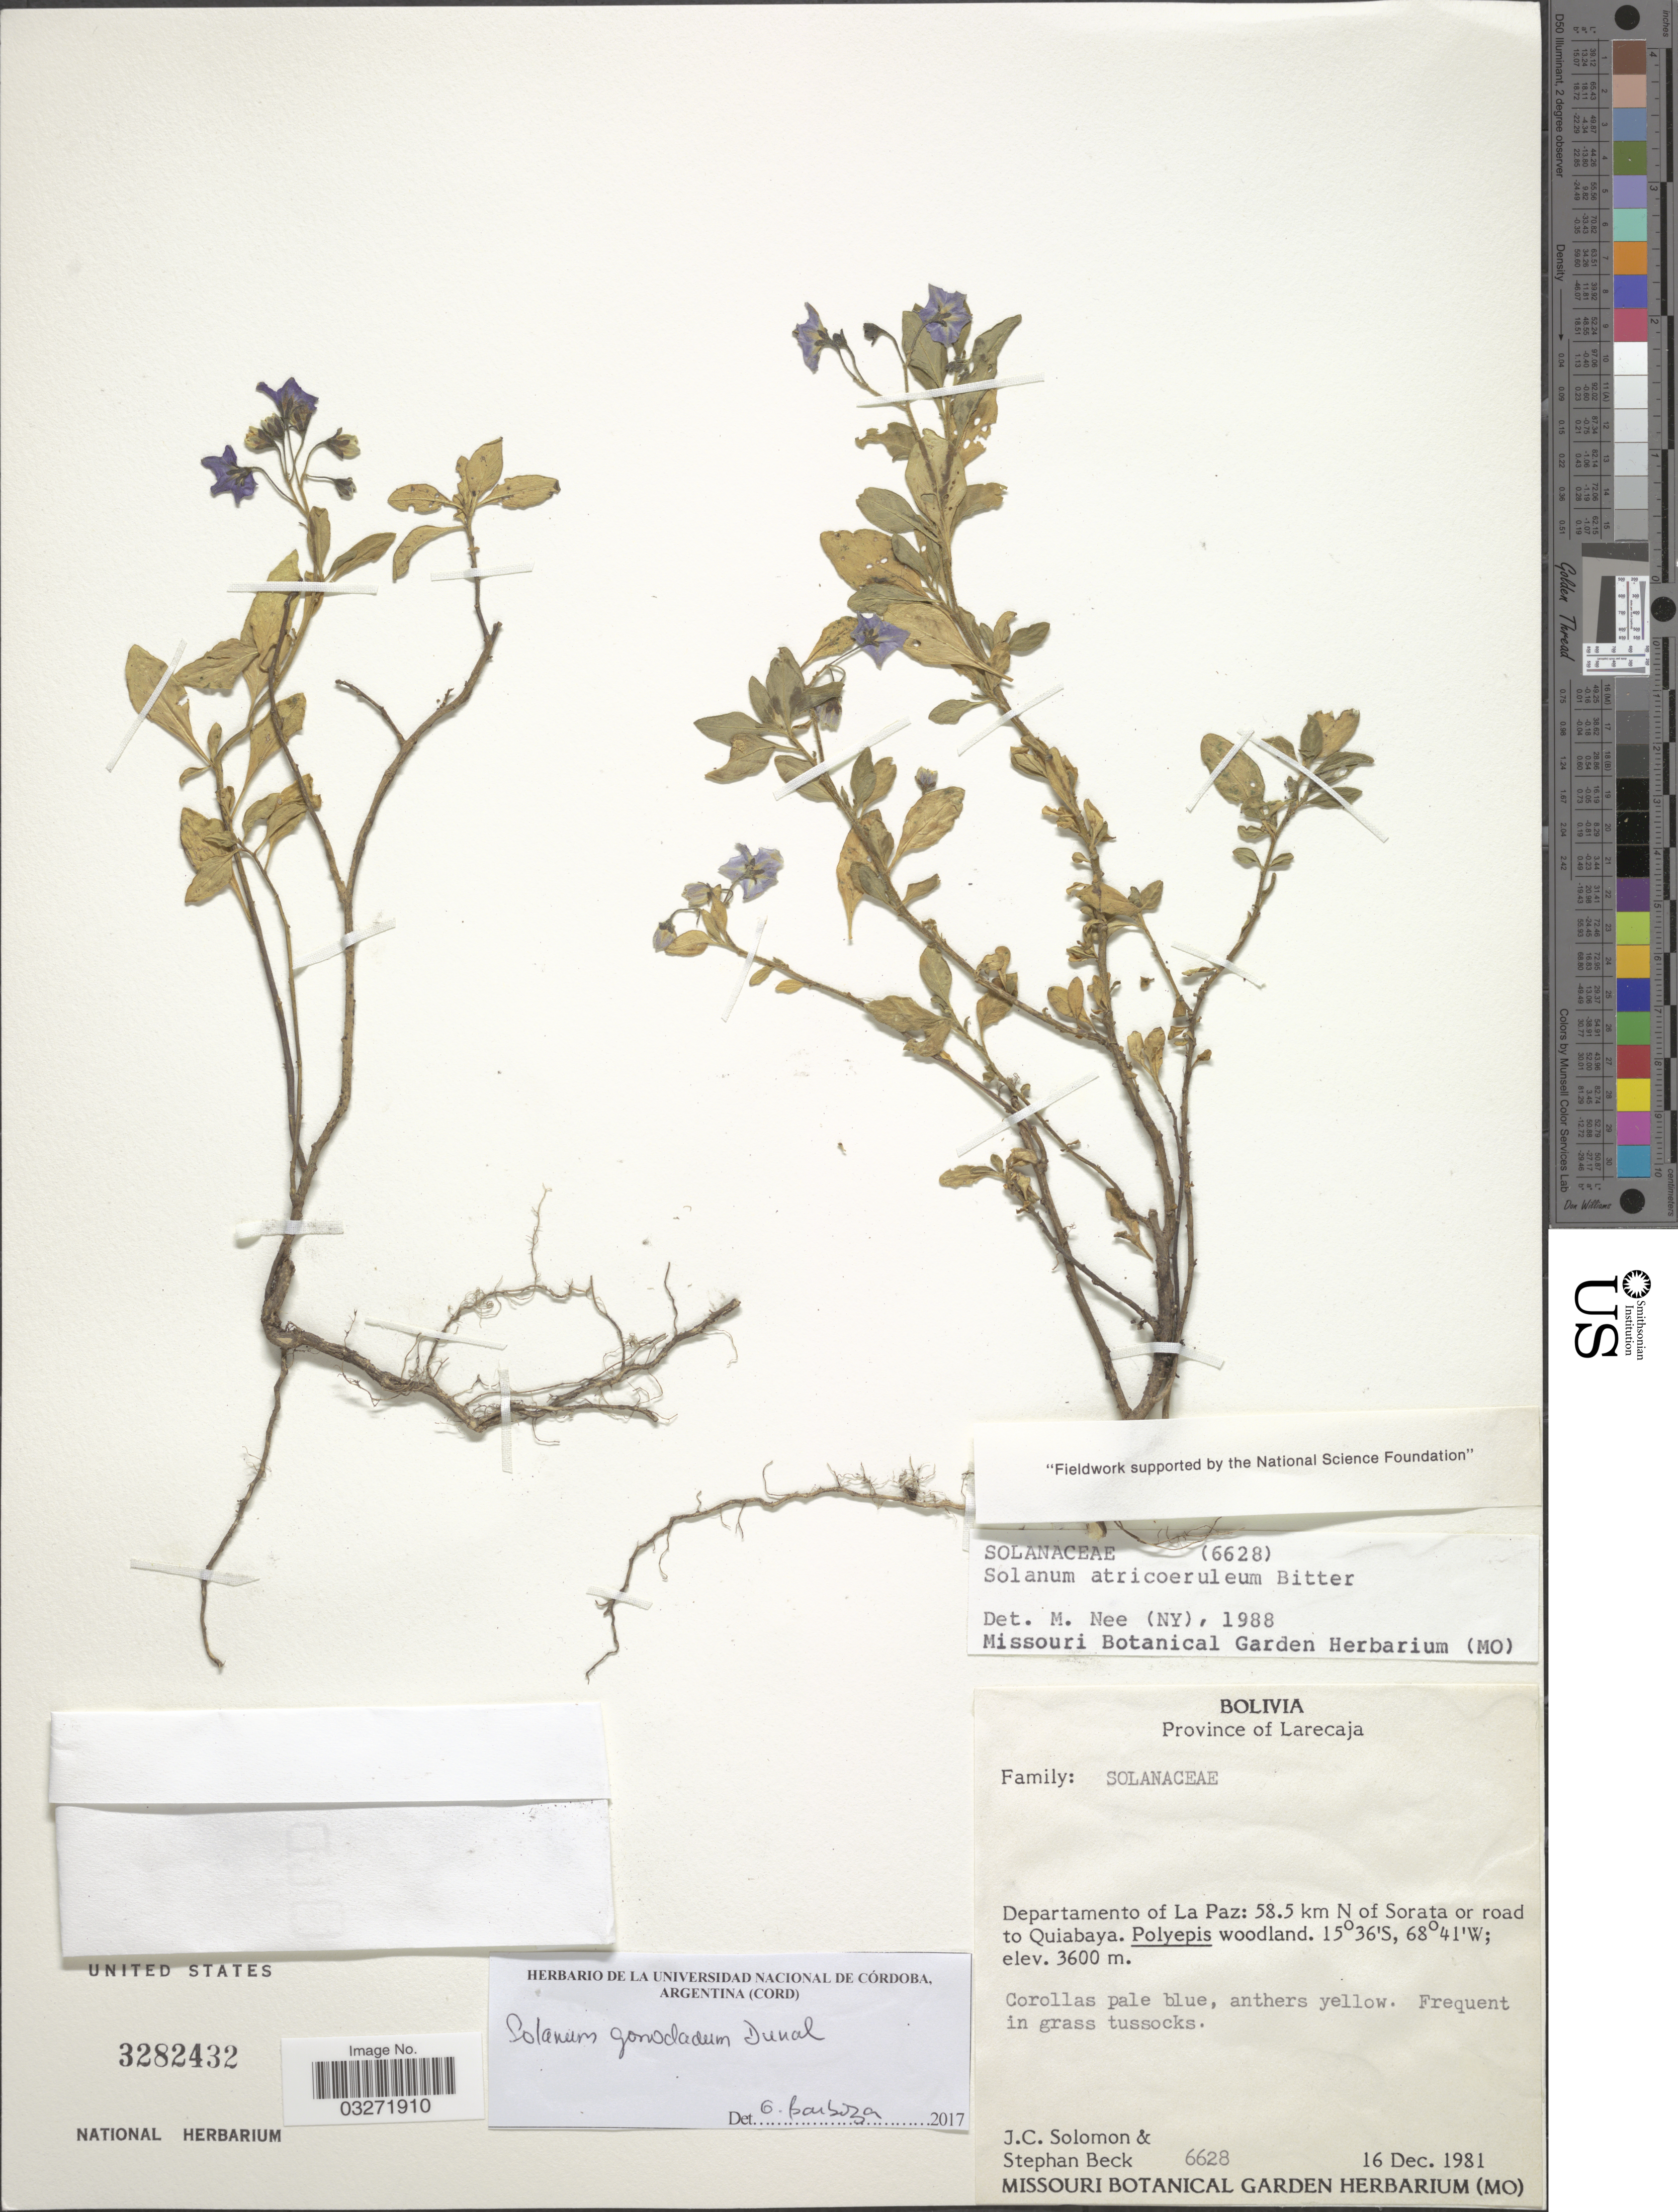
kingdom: Plantae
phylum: Tracheophyta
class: Magnoliopsida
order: Solanales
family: Solanaceae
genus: Solanum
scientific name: Solanum gonocladum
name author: Dunal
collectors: J. C. Solomon & S. G. Beck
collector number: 6628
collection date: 1981-12-16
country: Bolivia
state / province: La Paz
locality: Province of Larecaja. Departamento of La Paz: 58.5 km N of Sorata or road to Quiabaya.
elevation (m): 3600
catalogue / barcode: US 3282432